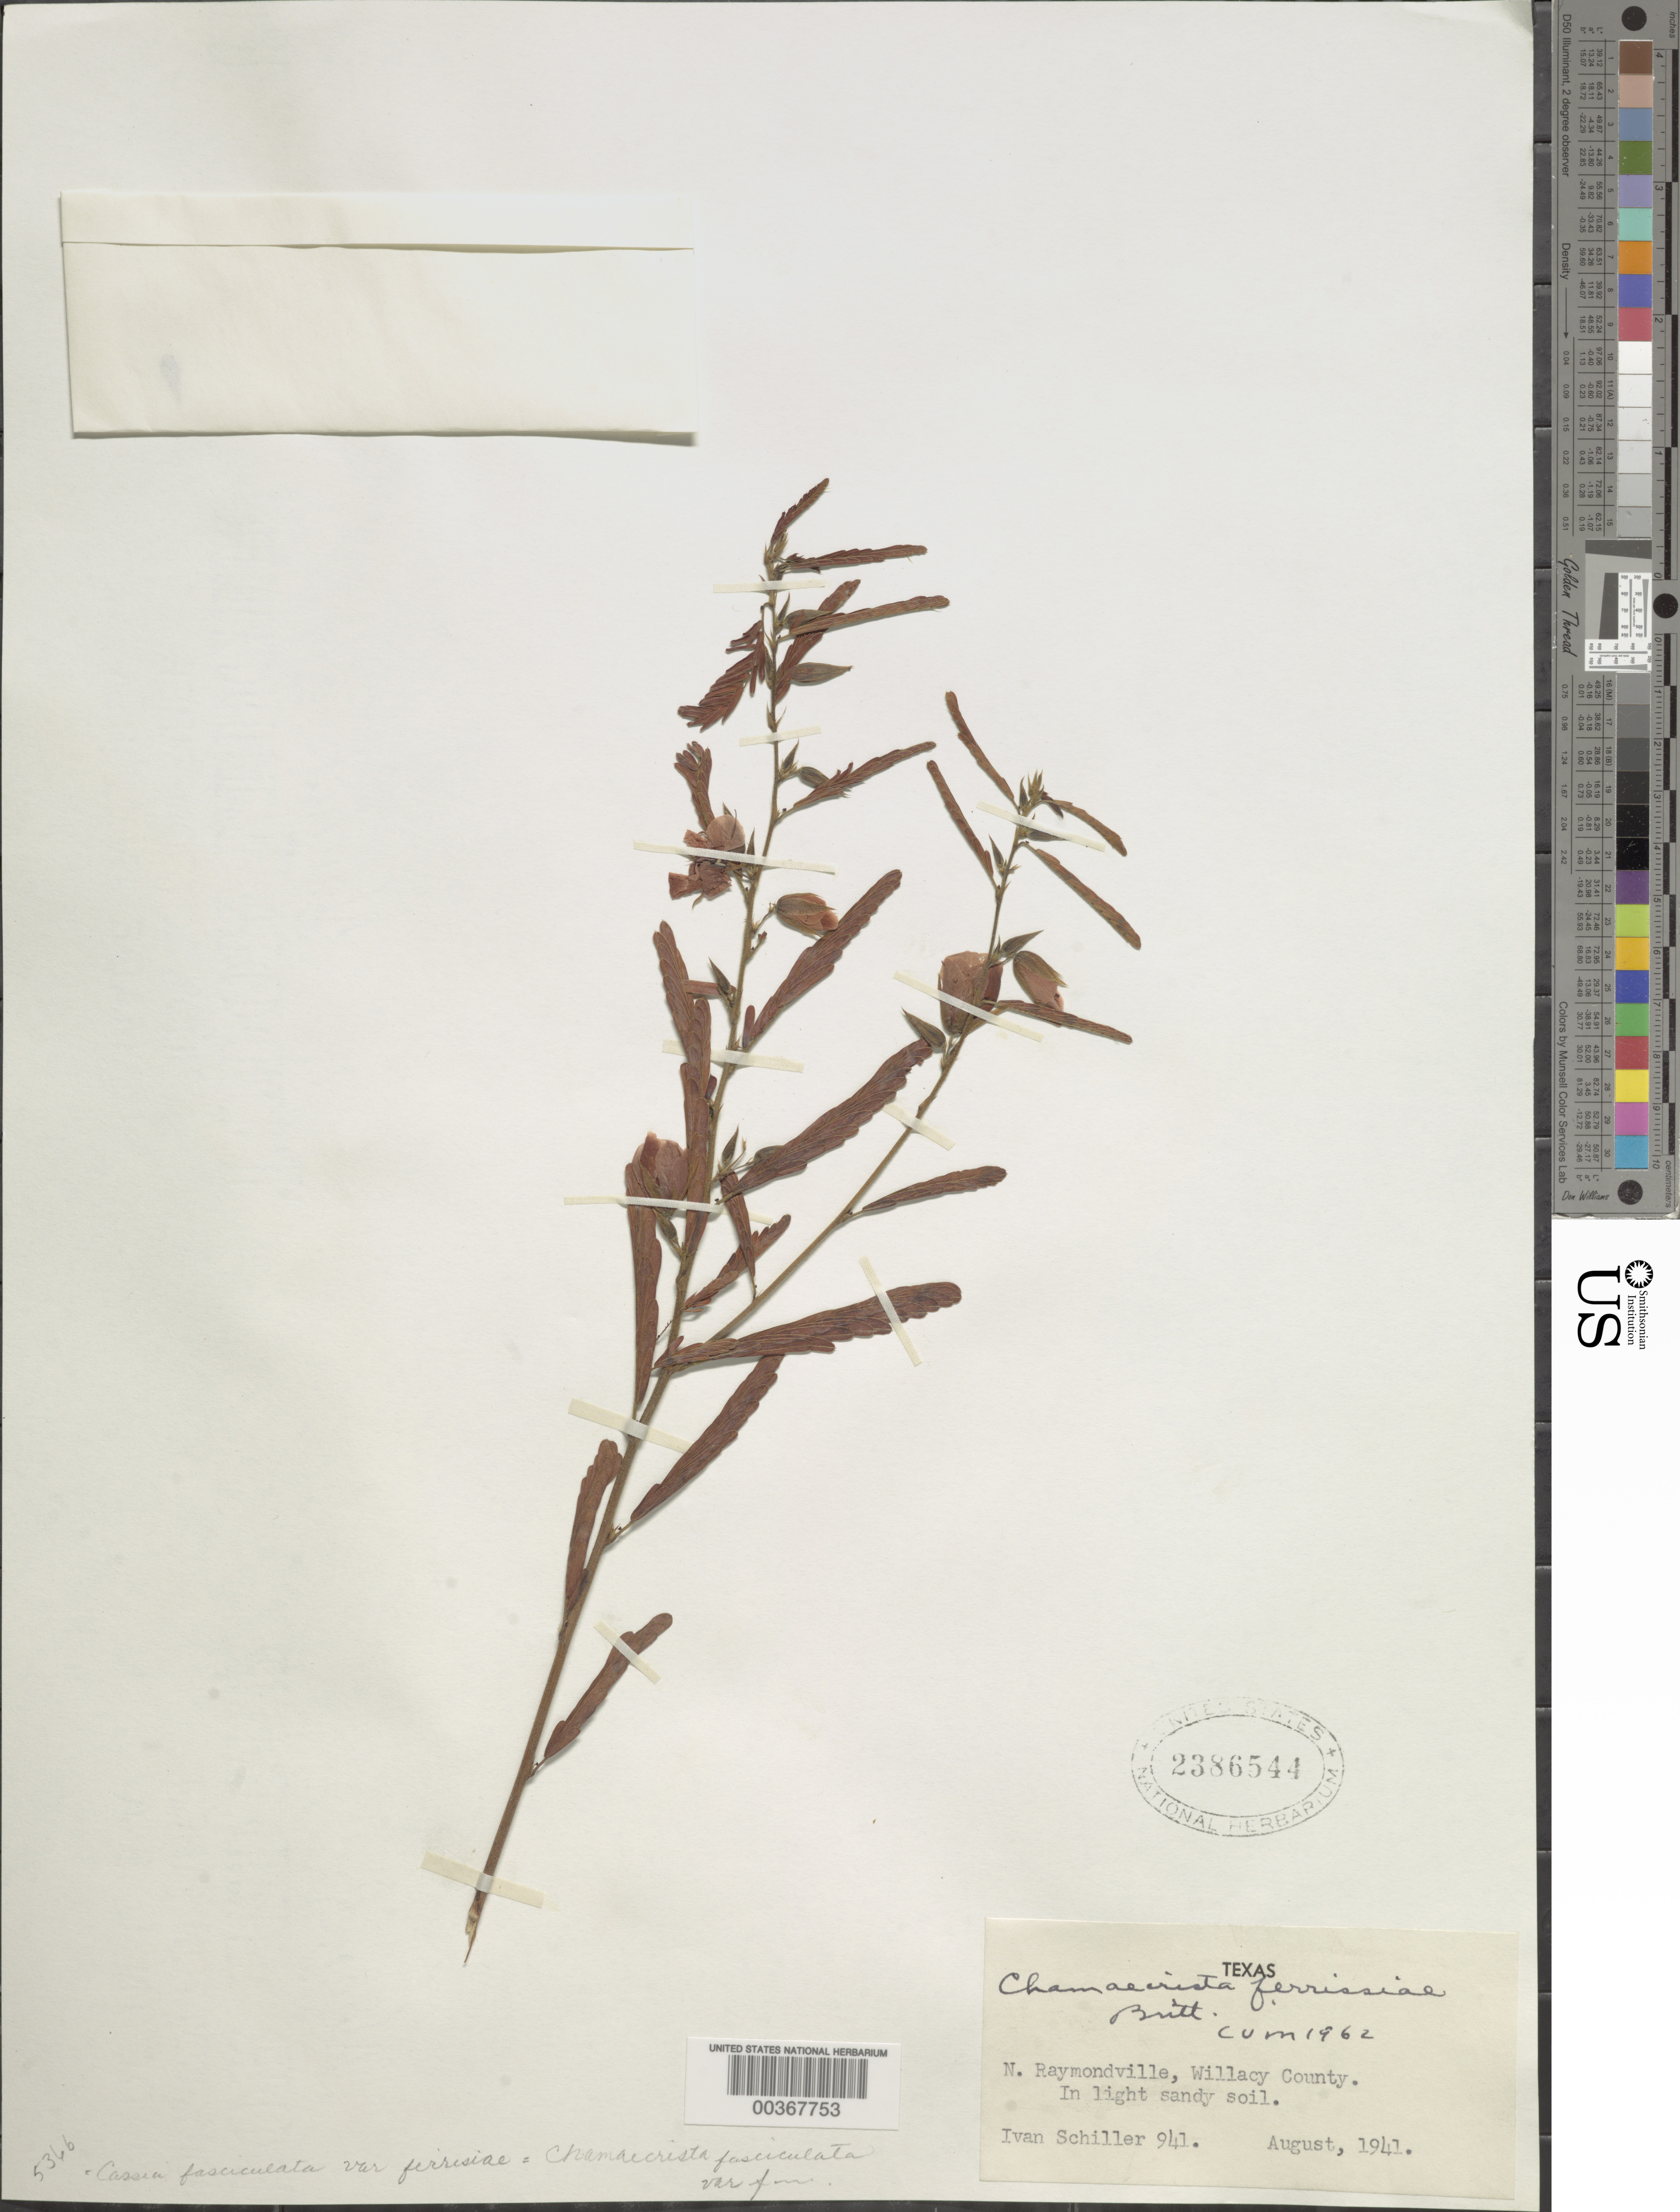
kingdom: Plantae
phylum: Tracheophyta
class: Magnoliopsida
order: Fabales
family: Fabaceae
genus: Cassia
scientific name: Cassia fasciculata var. ferrisiae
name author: (Britton) B.L. Turner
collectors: I. Schiller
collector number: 941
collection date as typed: Aug 1941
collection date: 1941-08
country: United States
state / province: Texas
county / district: Willacy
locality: N. raymondville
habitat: Light sandy soil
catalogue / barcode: US 2386544